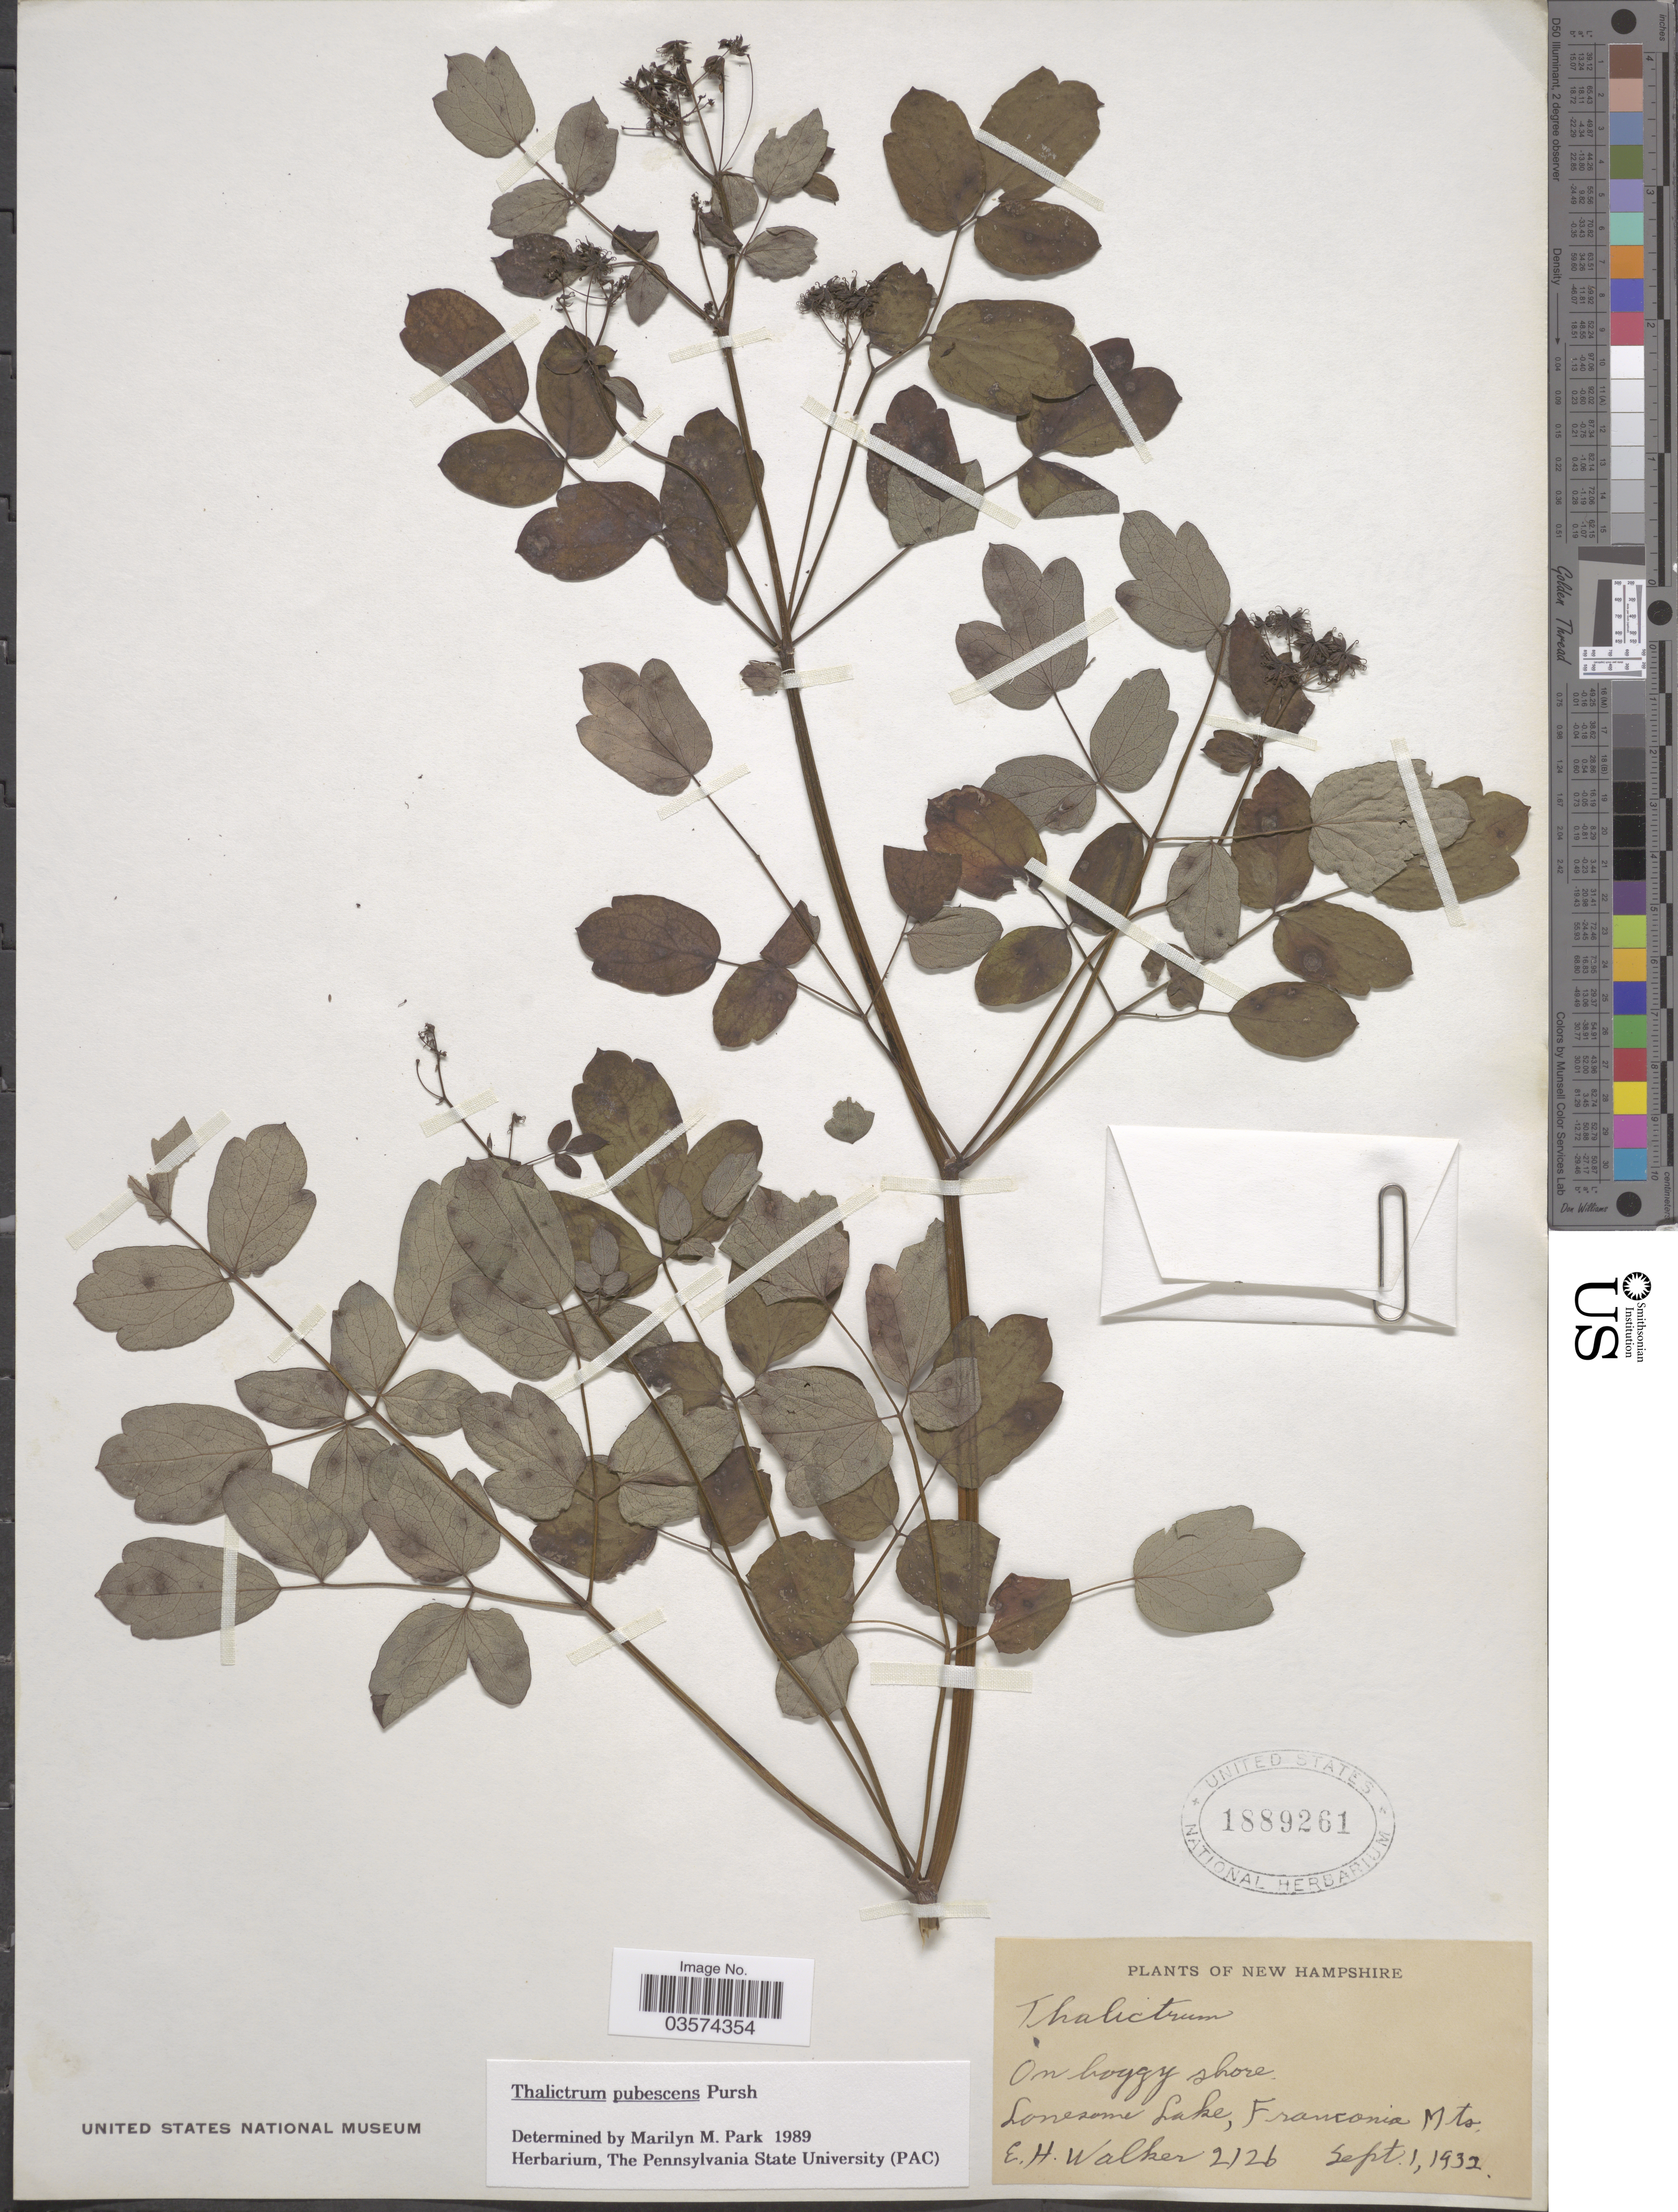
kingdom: Plantae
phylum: Tracheophyta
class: Magnoliopsida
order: Ranunculales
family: Ranunculaceae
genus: Thalictrum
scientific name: Thalictrum pubescens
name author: Pursh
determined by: Park, Marilyn Marqueen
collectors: E. H. Walker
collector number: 2126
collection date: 1932-09-01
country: United States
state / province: New Hampshire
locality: On boggy shore. Lonesome Lake, Franconia Mts.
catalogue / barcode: US 1889261